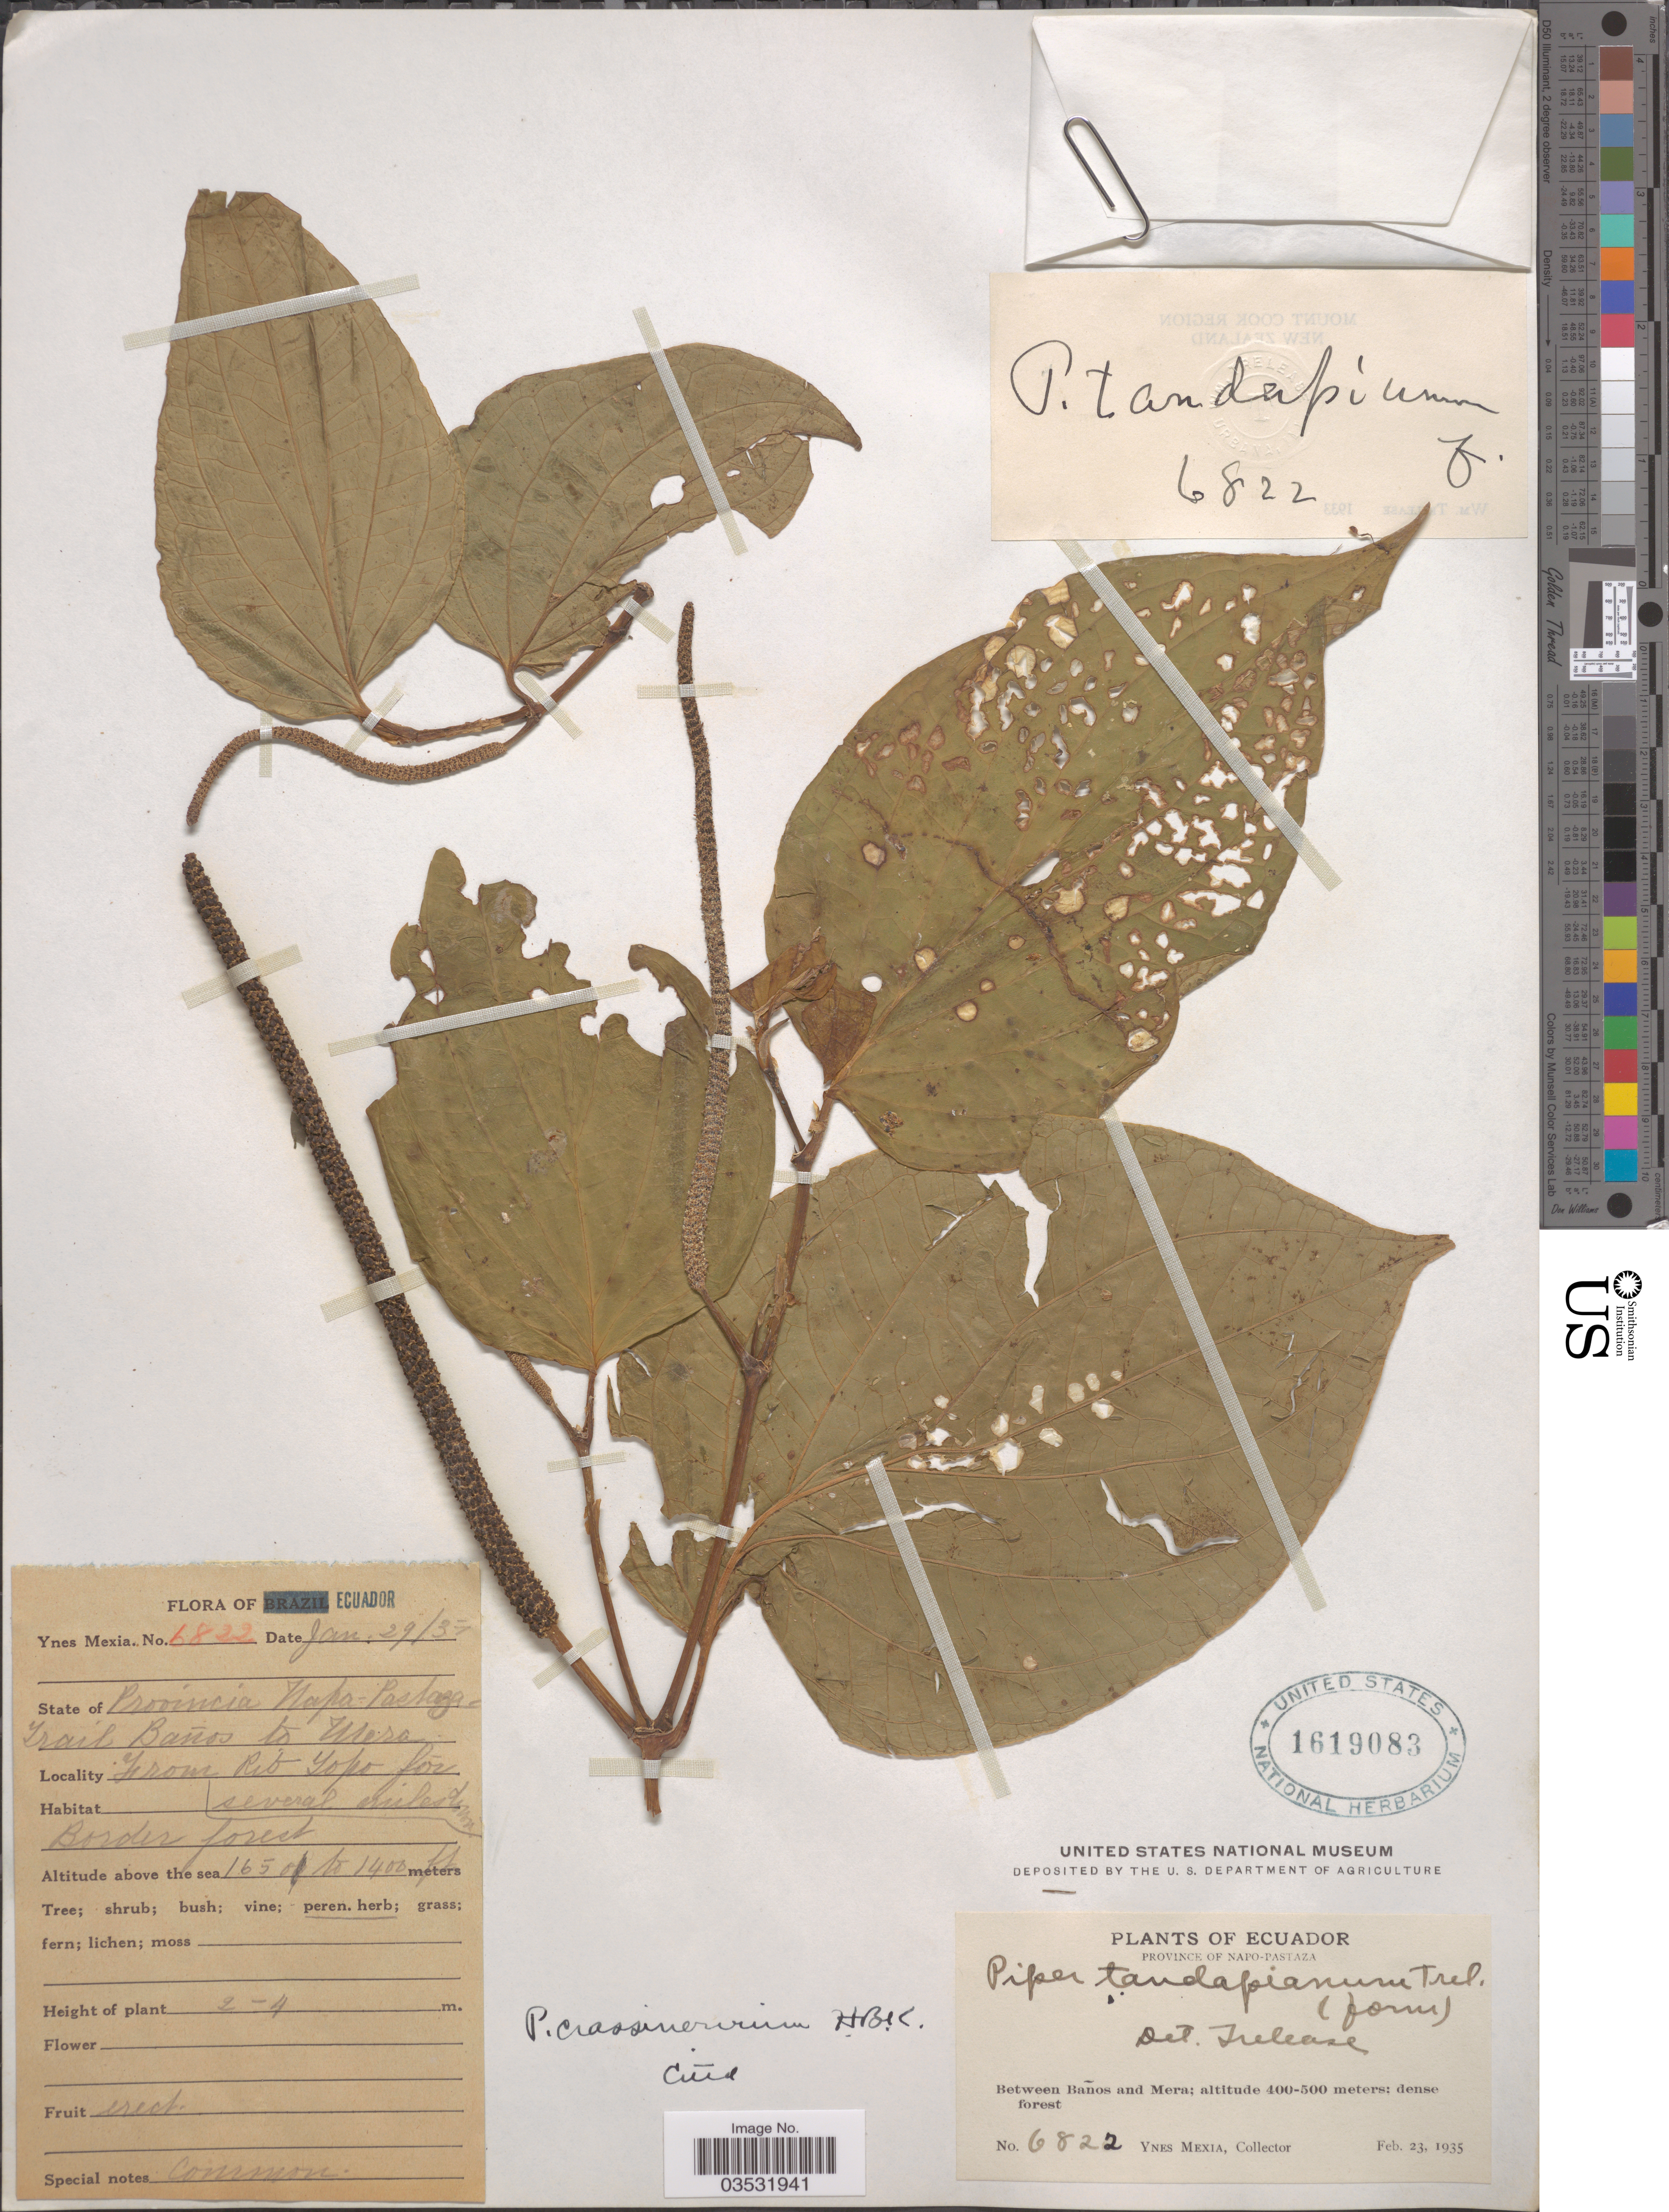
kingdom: Plantae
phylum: Tracheophyta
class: Magnoliopsida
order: Piperales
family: Piperaceae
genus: Piper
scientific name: Piper crassinervium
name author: Kunth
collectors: Y. Mexia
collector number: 6822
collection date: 1935-02-23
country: Ecuador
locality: Province of Napo-Pastaza. Between Baños and Mera. Trail Baños to Mera. From Rib Topo for several miles down. Border forest.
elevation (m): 427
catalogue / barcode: US 1619083